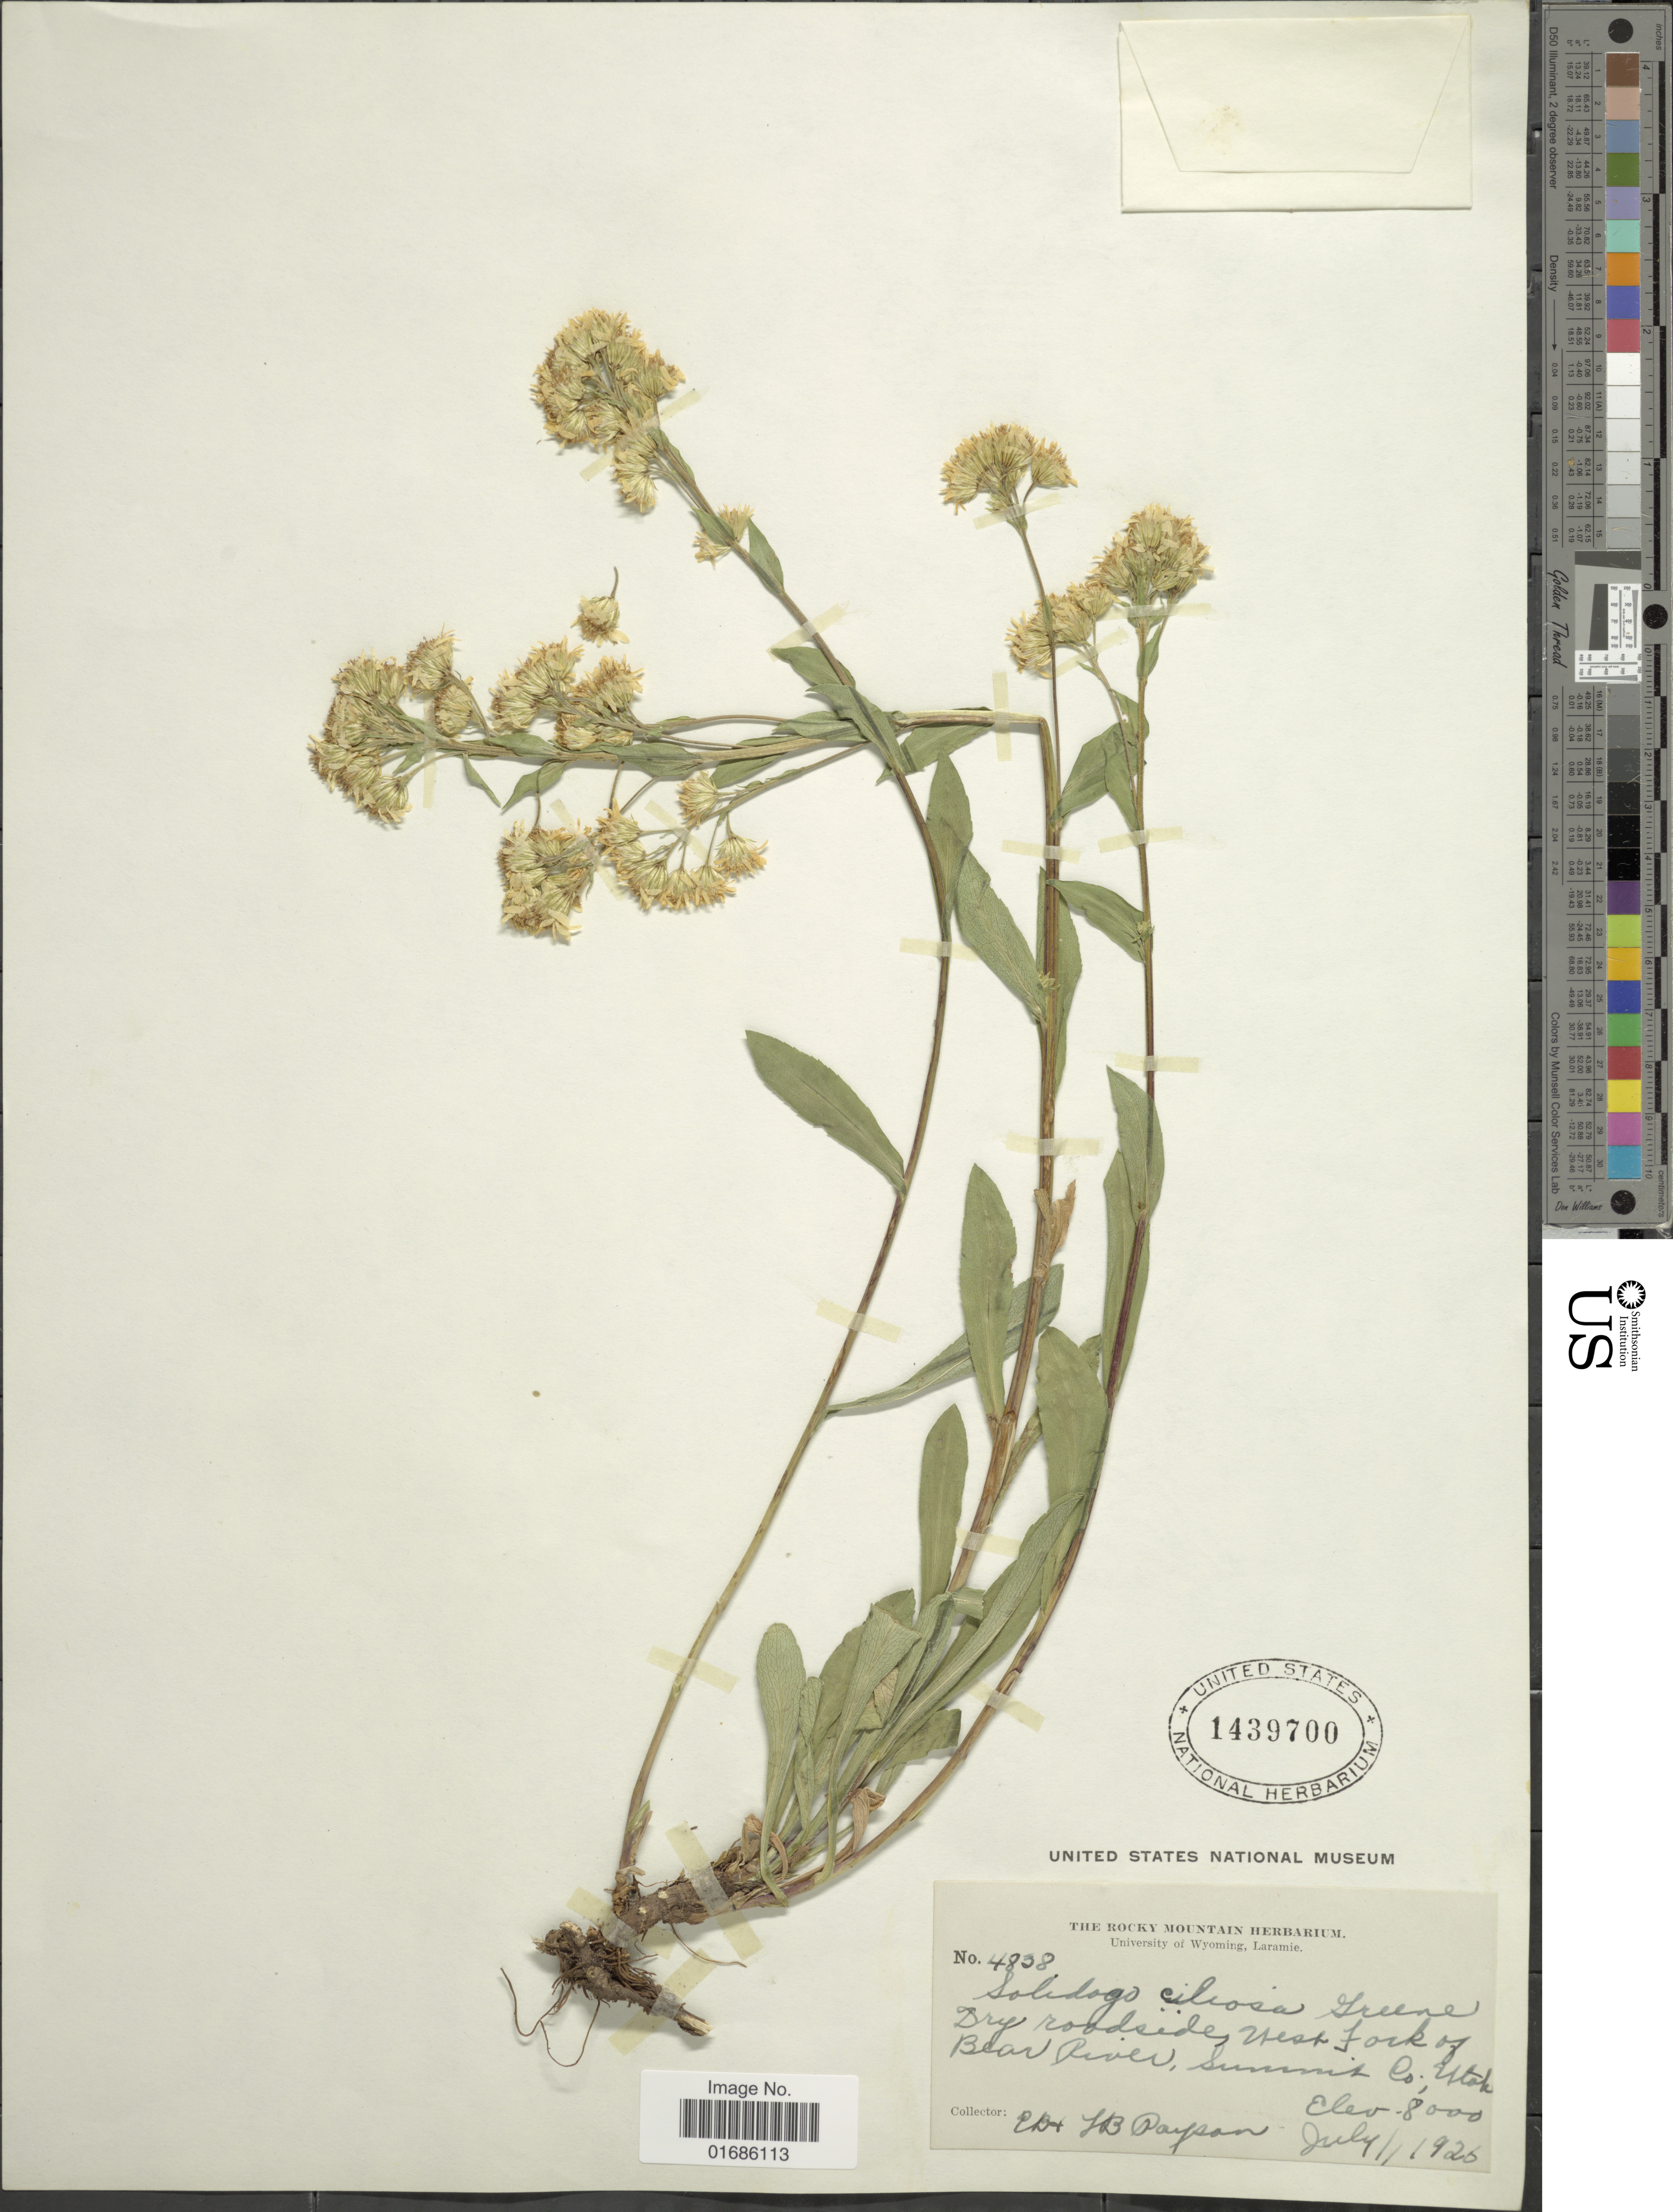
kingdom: Plantae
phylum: Tracheophyta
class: Magnoliopsida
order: Asterales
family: Asteraceae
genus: Solidago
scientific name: Solidago ciliosa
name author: Greene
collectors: E. B. Payson & L. Payson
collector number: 4838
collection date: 1926-07-01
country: United States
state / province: Utah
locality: Dry roadside, west Fork of Bear River, Summit Co.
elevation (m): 2438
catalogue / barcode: US 1439700